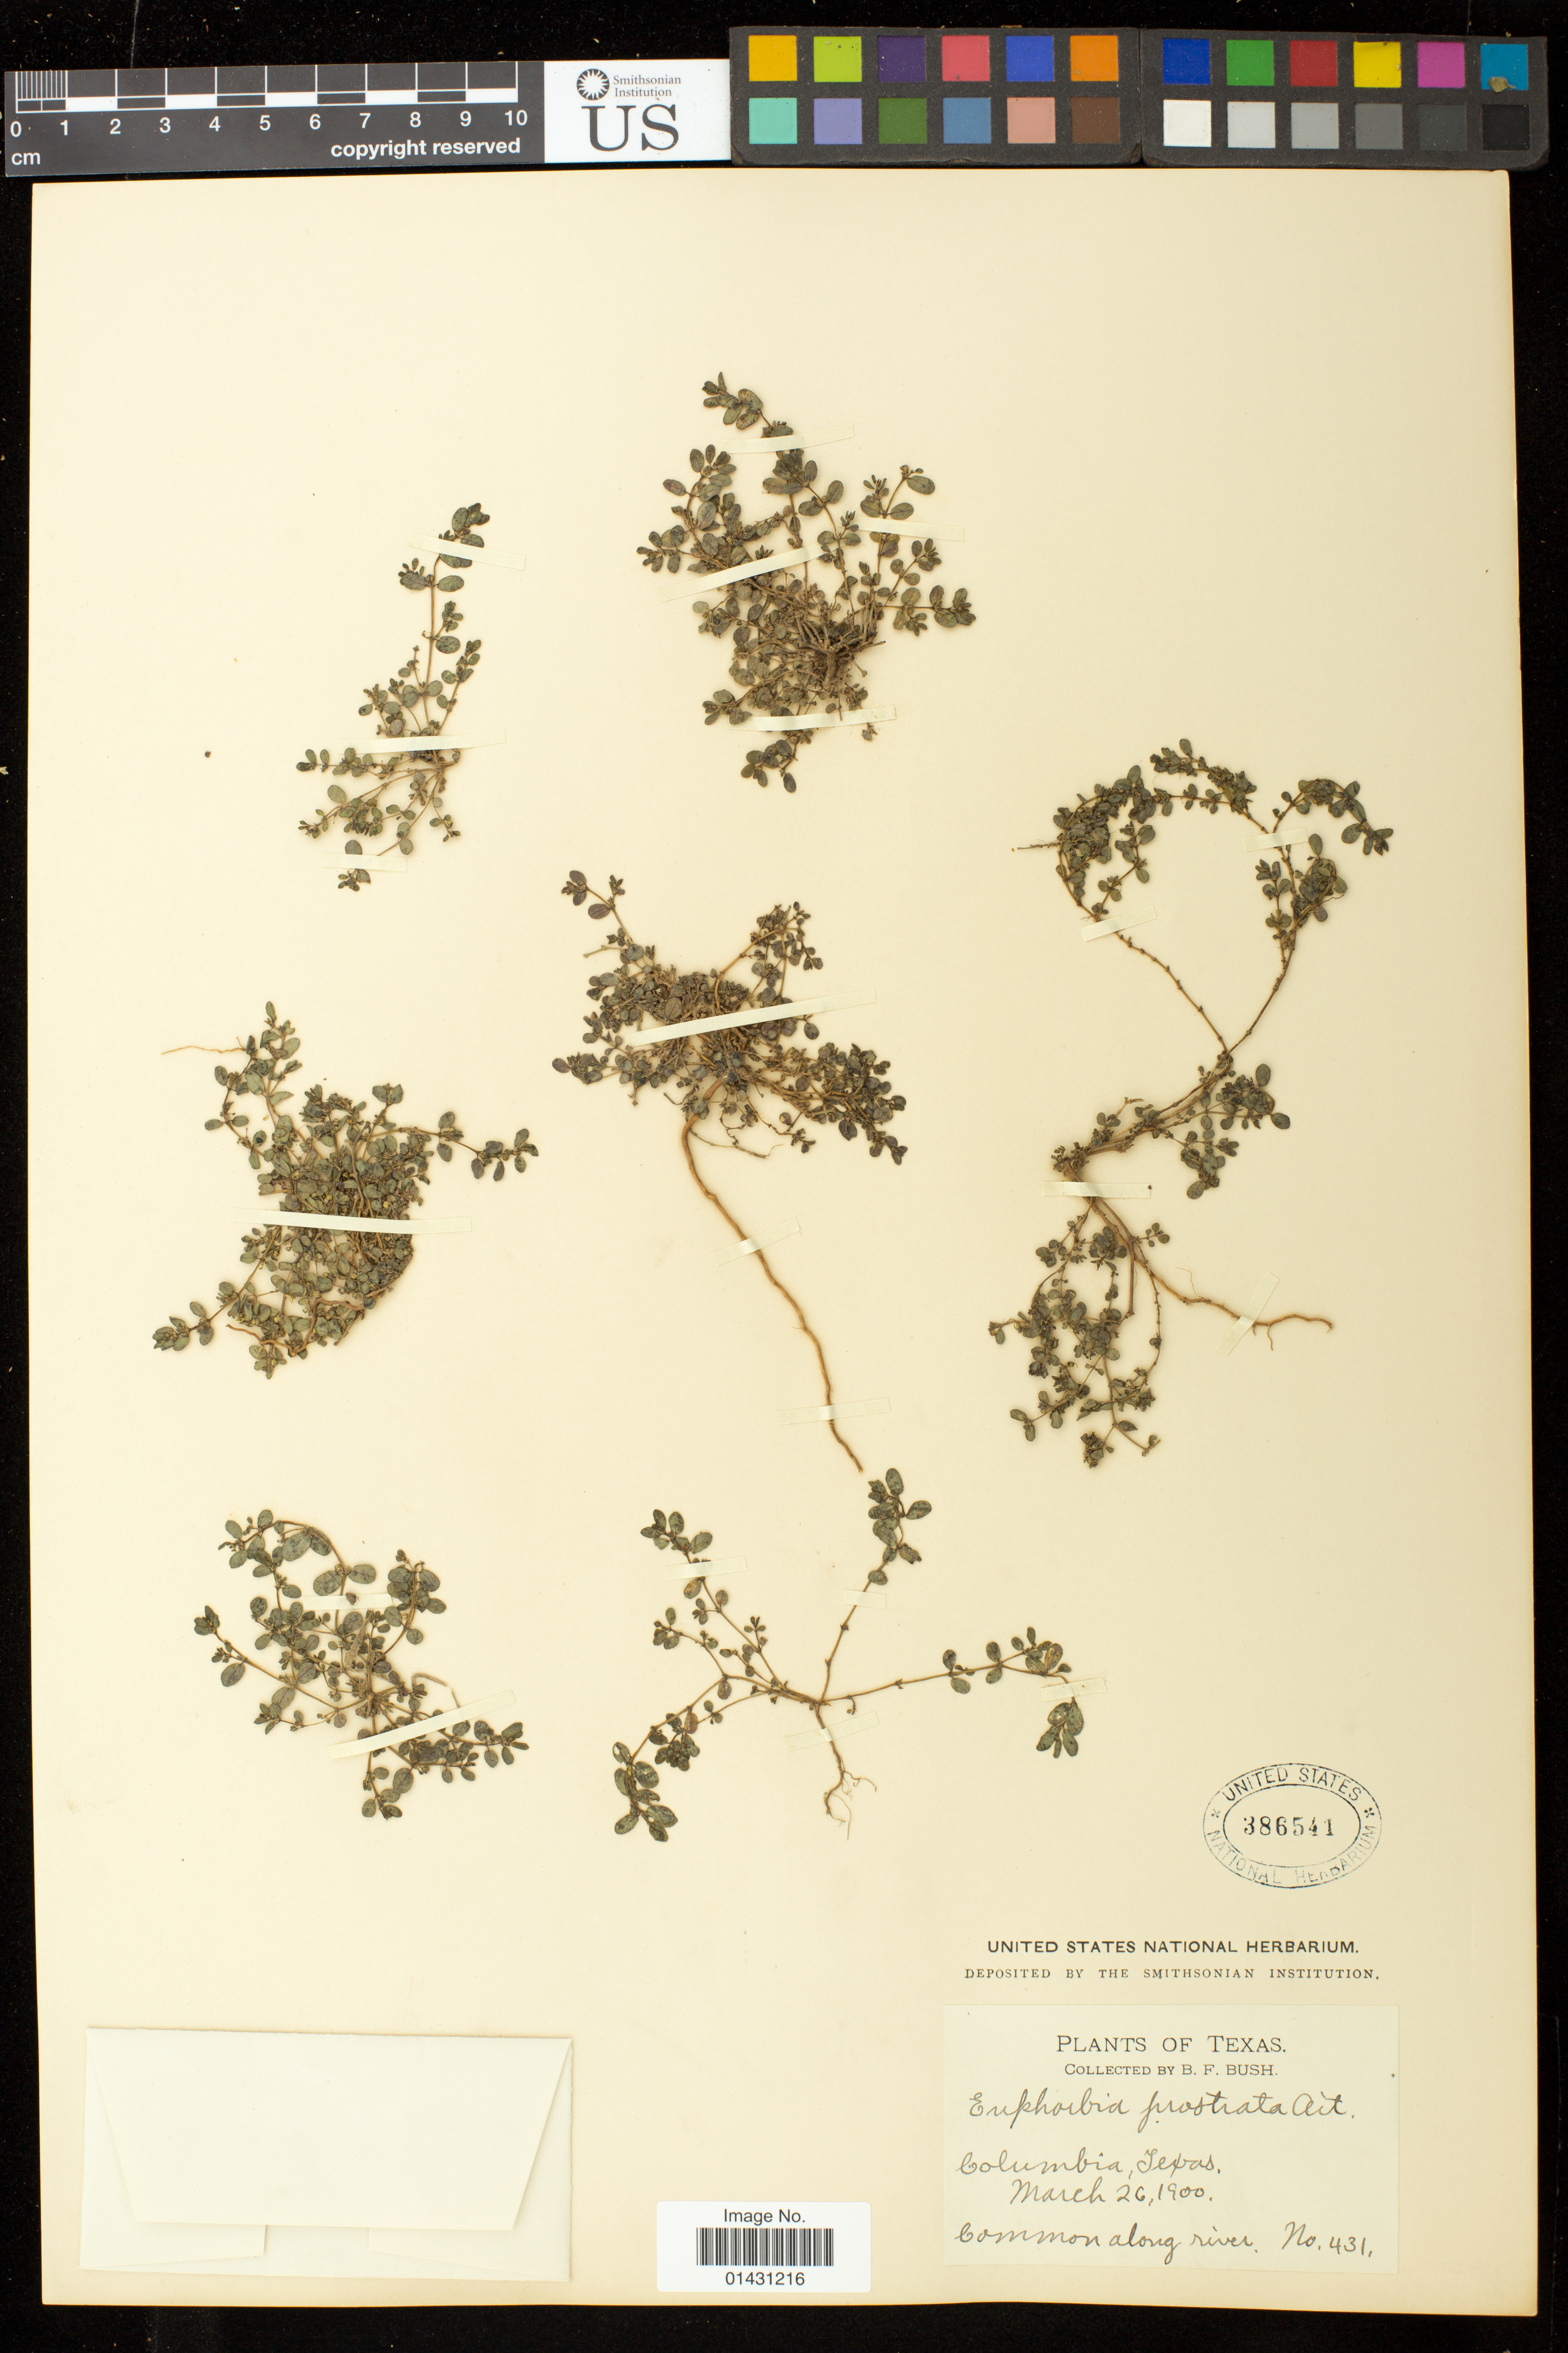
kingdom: Plantae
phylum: Tracheophyta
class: Magnoliopsida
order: Malpighiales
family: Euphorbiaceae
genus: Euphorbia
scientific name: Euphorbia prostrata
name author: Aiton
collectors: B. F. Bush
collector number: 431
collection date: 1900-03-26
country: United States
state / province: Texas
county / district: Brazoria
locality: Columbia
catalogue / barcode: US 386541